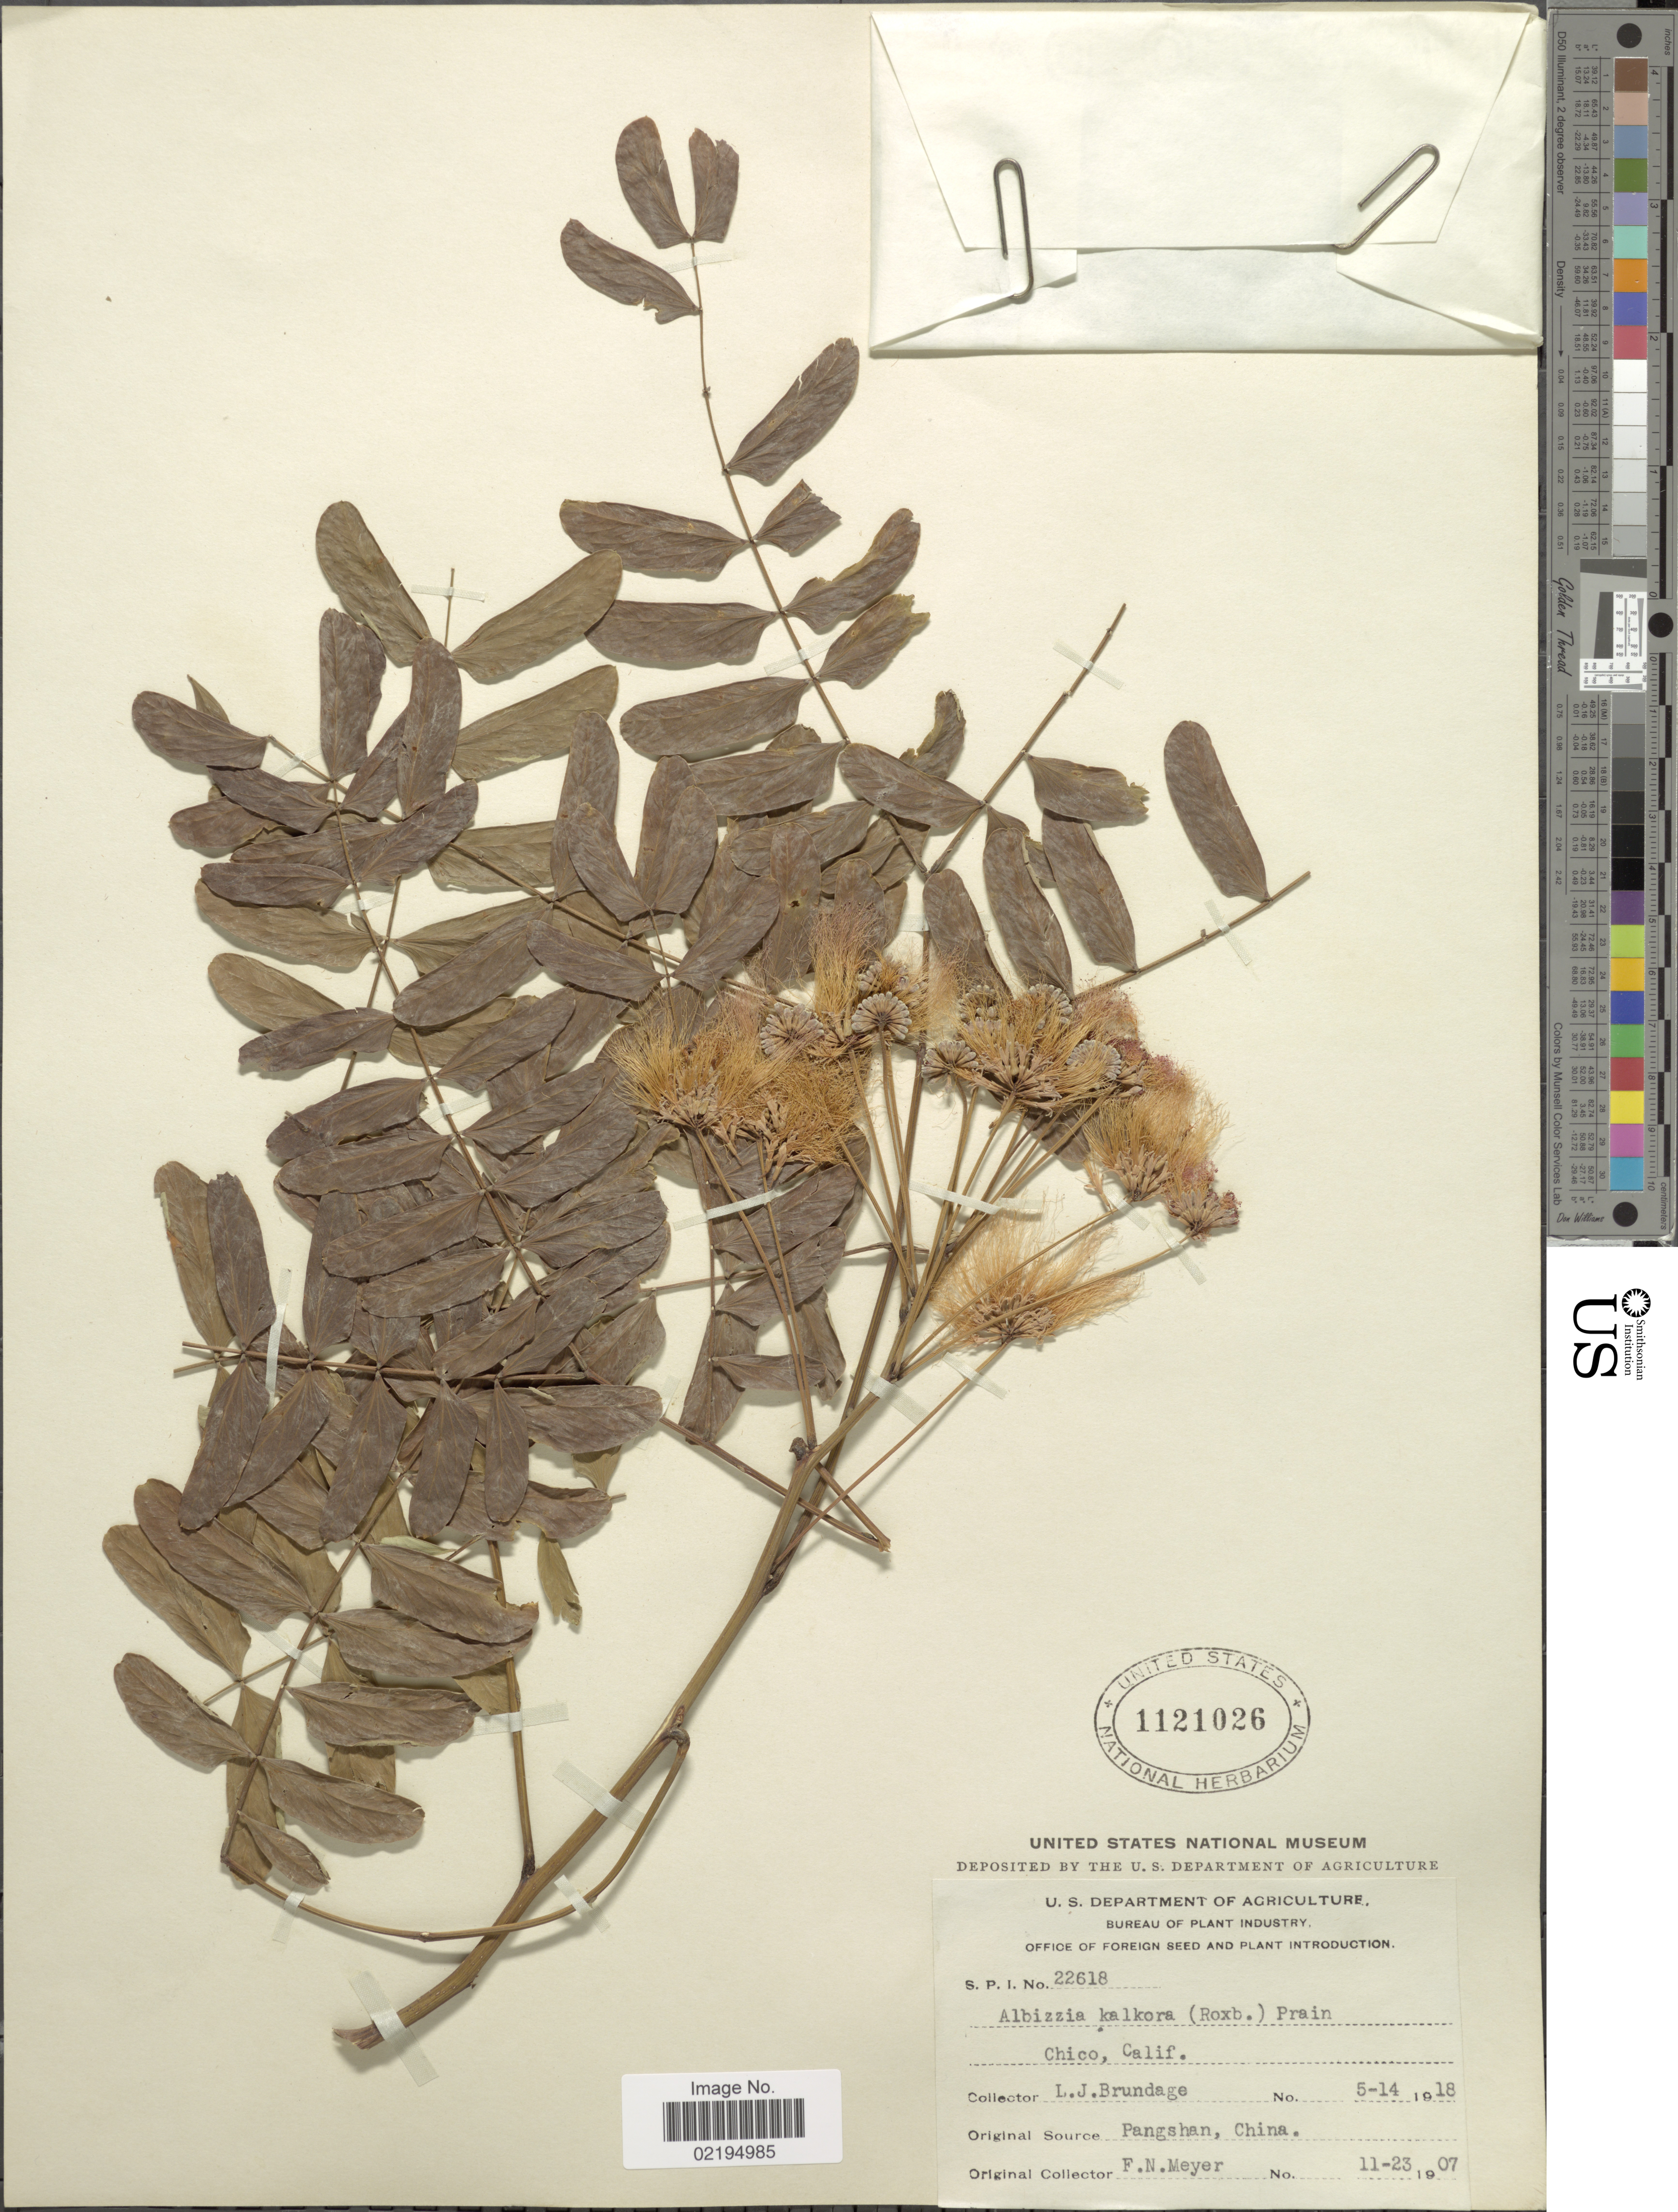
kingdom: Plantae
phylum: Tracheophyta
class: Magnoliopsida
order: Fabales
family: Fabaceae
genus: Albizia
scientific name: Albizia kalkora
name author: (Roxb.) Prain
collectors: L. Brundage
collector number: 22618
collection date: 1918-05-14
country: United States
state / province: California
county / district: Butte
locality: Chico, Calif.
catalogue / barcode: US 1121026